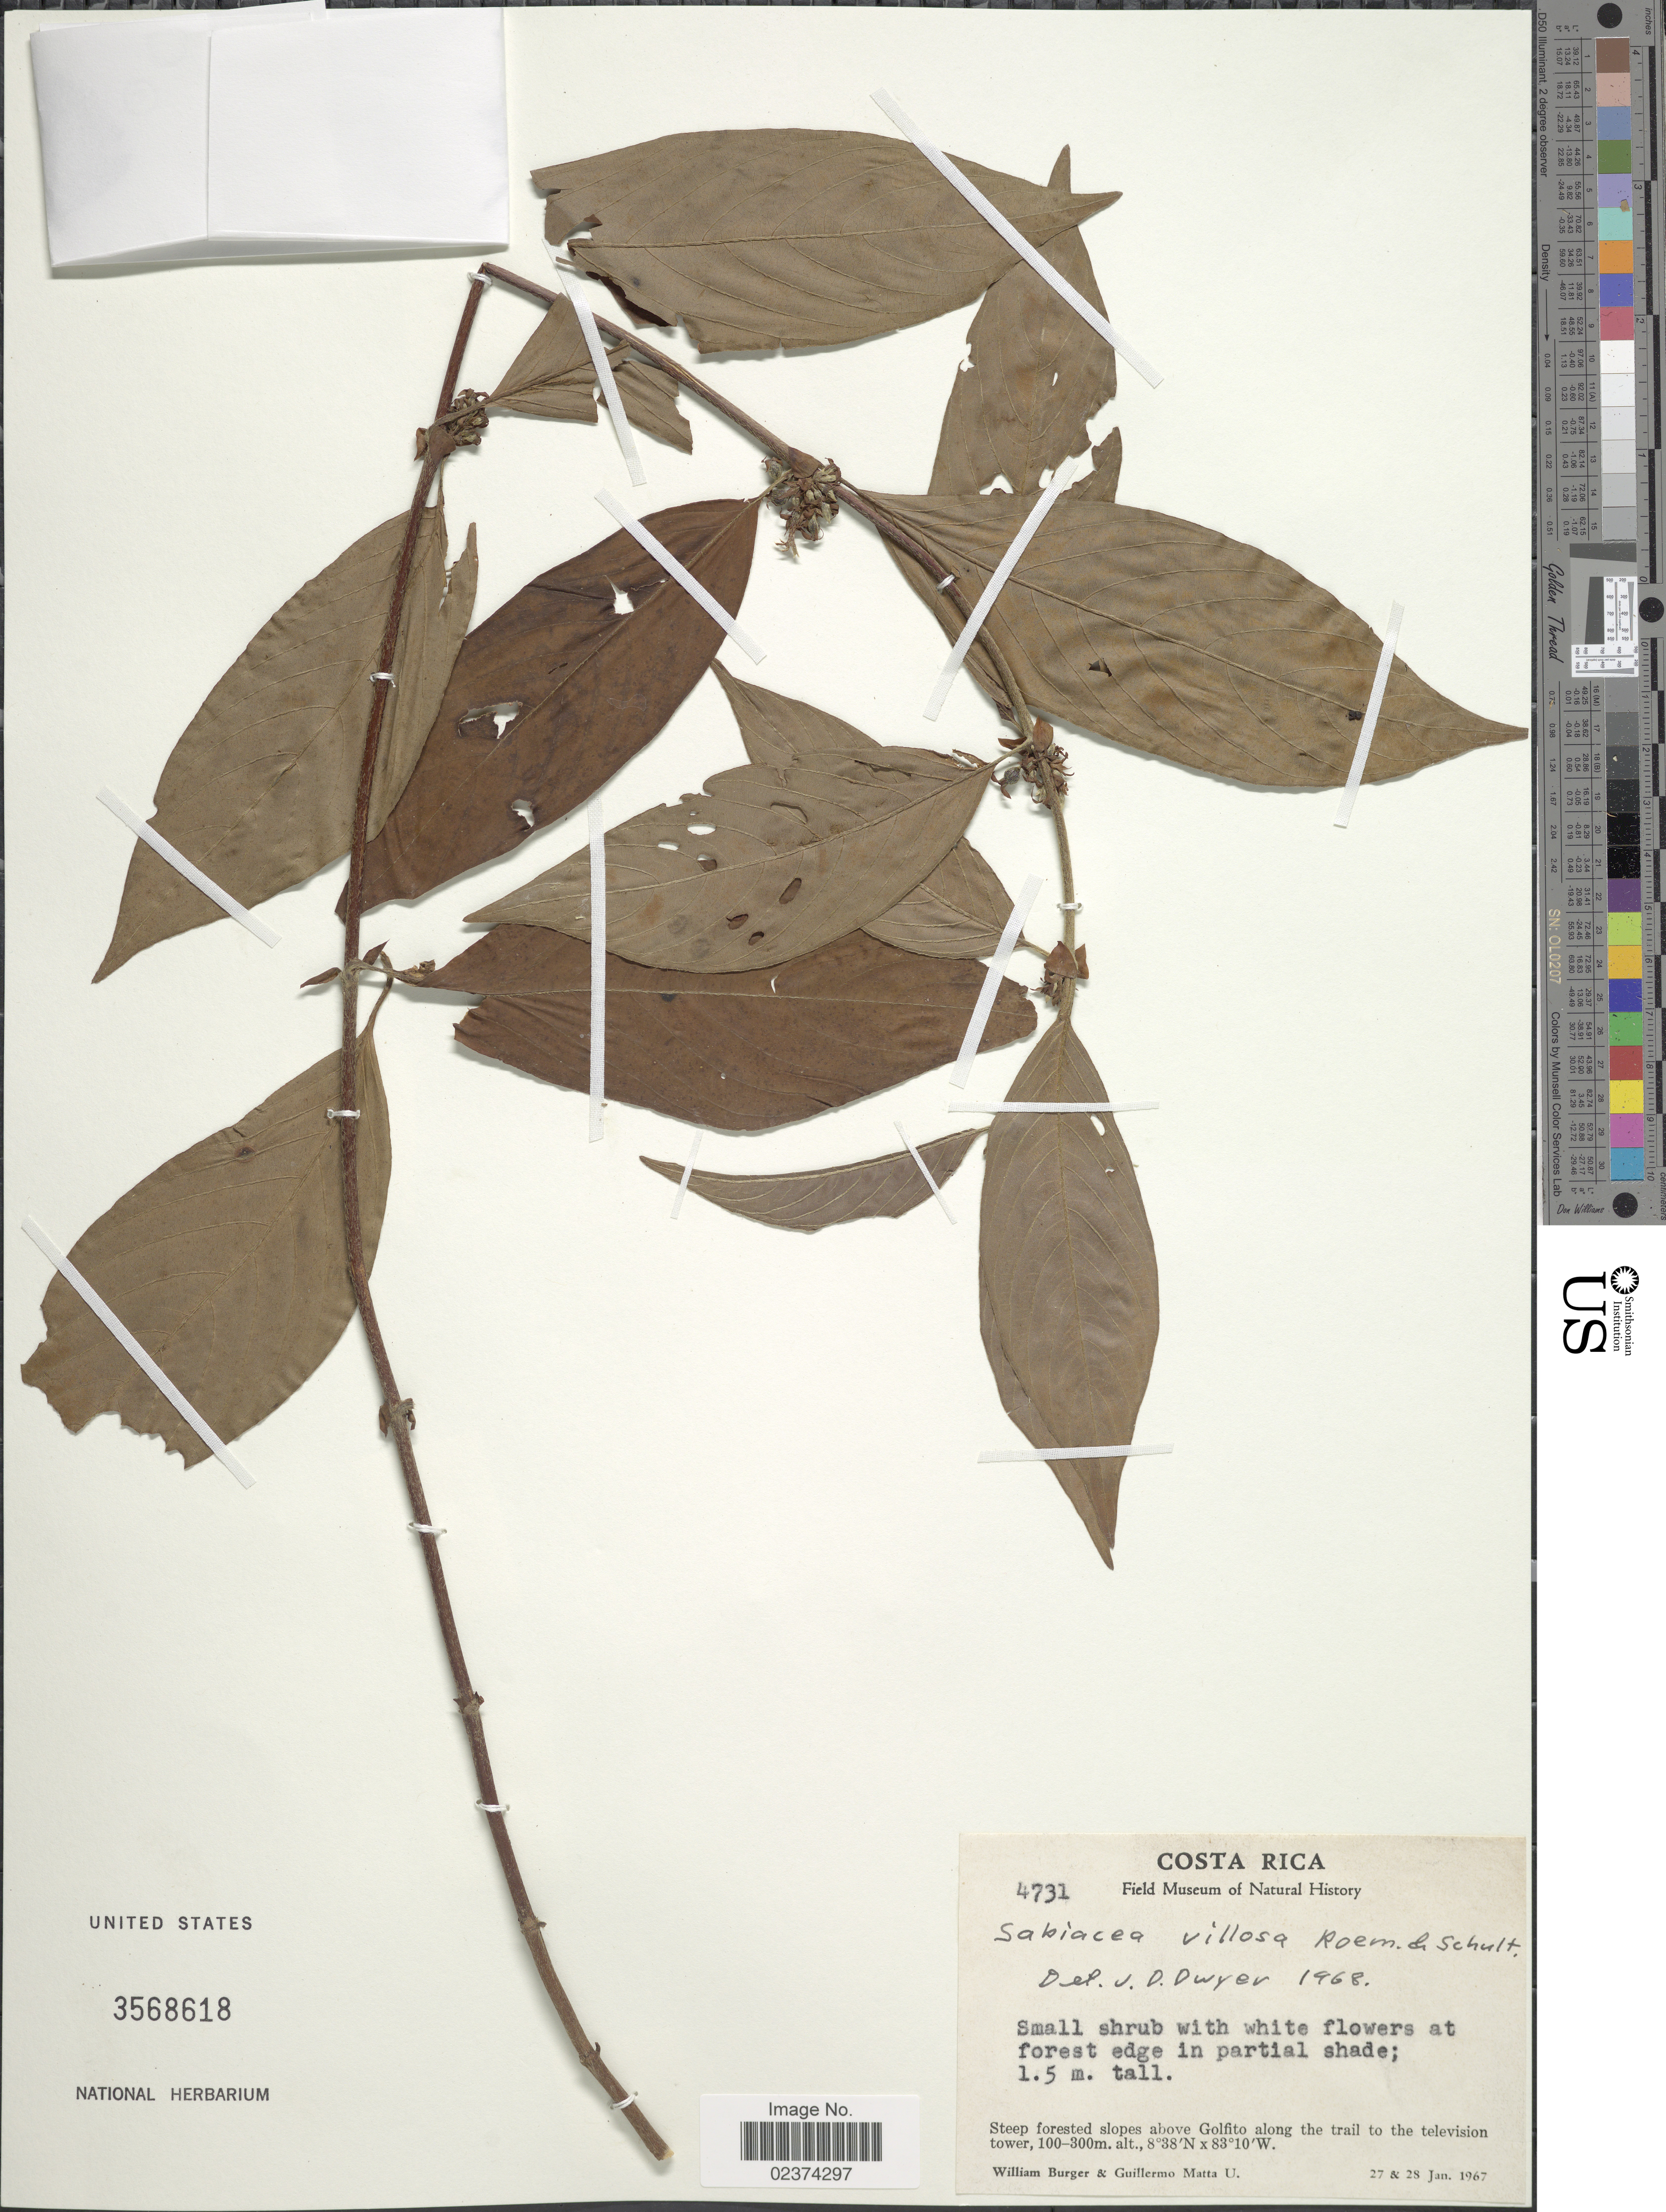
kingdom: Plantae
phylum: Tracheophyta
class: Magnoliopsida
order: Gentianales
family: Rubiaceae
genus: Sabicea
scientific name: Sabicea hirsuta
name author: Kunth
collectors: W. Burger & G. Matta U.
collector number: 4731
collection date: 1967-01-27/1967-01-28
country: Costa Rica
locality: Steep forested slopes above Golfito along the trail to the television tower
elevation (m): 100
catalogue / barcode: US 3568618